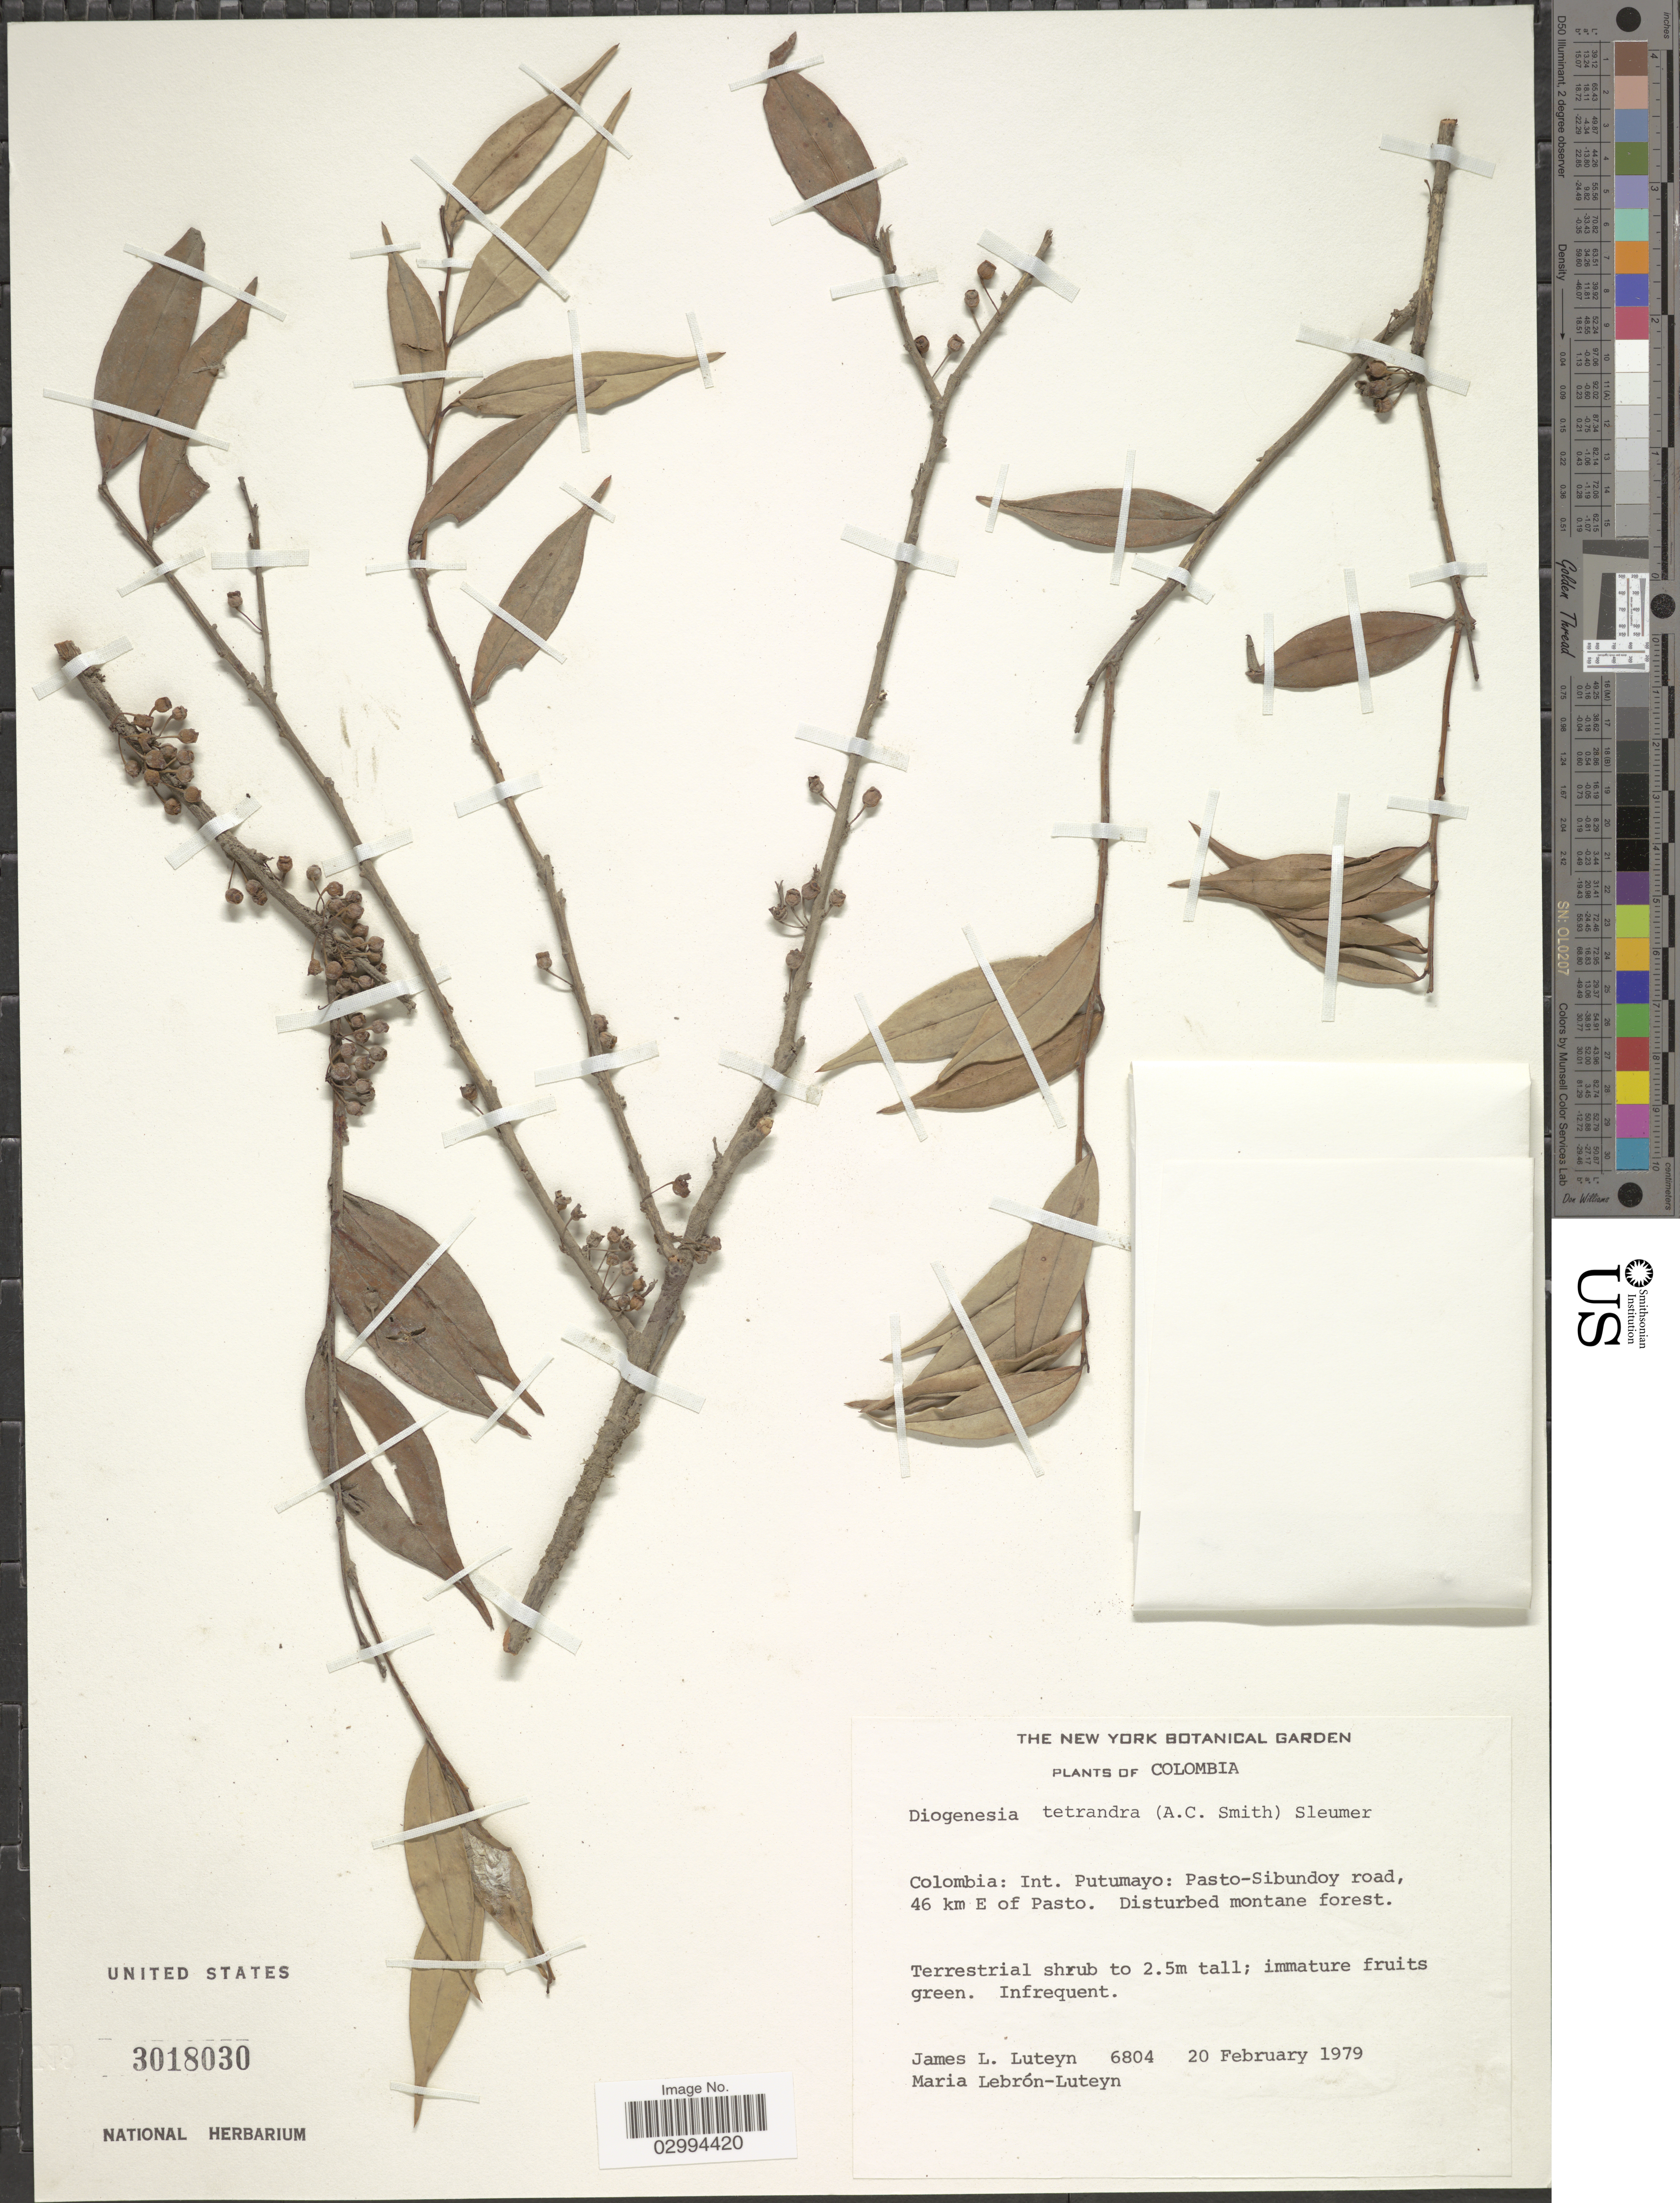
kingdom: Plantae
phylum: Tracheophyta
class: Magnoliopsida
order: Ericales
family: Ericaceae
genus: Diogenesia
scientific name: Diogenesia tetrandra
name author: (A.C. Sm.) Sleumer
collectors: J. L. Luteyn & M. L. Lebrón-Luteyn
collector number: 6804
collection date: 1979-02-20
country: Colombia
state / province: Putumayo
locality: Int. Putumayo: Pasto-Sibundoy road, 46 km E of Pasto.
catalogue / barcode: US 3018030